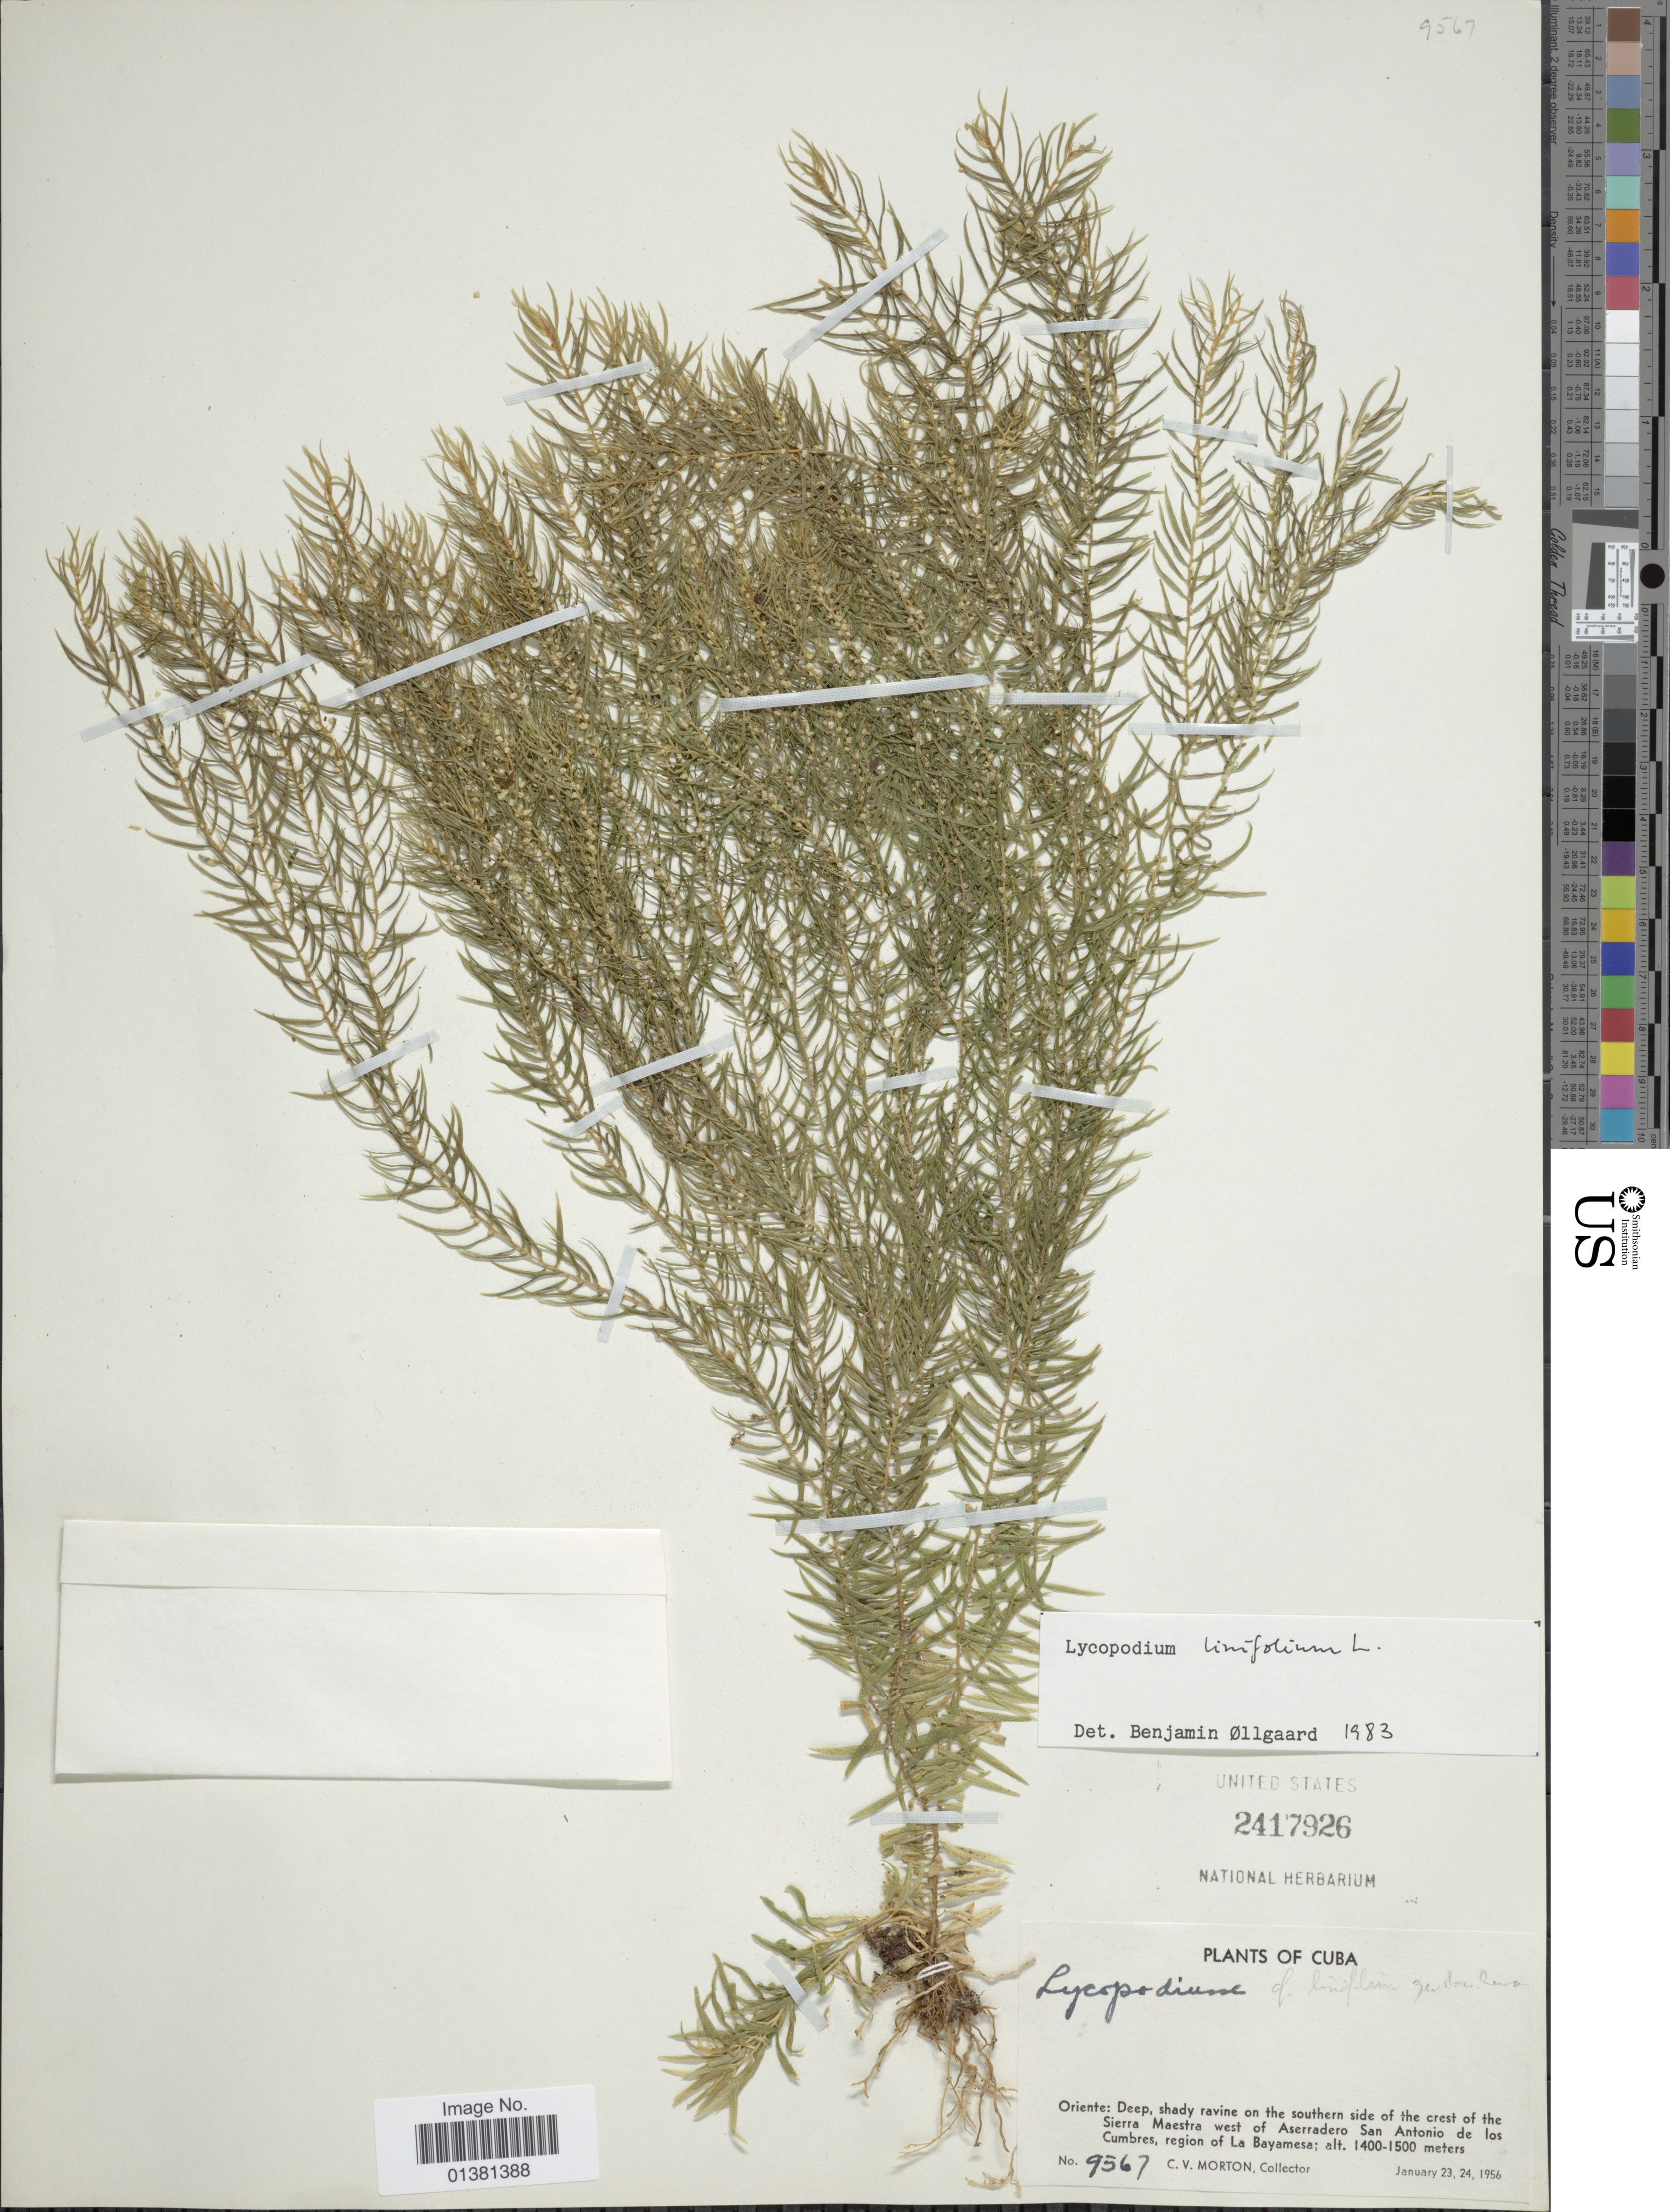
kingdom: Plantae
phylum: Tracheophyta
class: Lycopodiopsida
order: Lycopodiales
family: Lycopodiaceae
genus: Phlegmariurus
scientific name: Phlegmariurus linifolius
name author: (L.) B. Øllg.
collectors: C. V. Morton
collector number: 9567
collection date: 1956-01-23/1956-01-24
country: Cuba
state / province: Oriente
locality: Deep shady ravine on the southern side of the crest of the Sierra Maestre west of Aserradero San Antonio de los Cumbres, region of La Bayamesa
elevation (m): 1400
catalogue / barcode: US 2417926